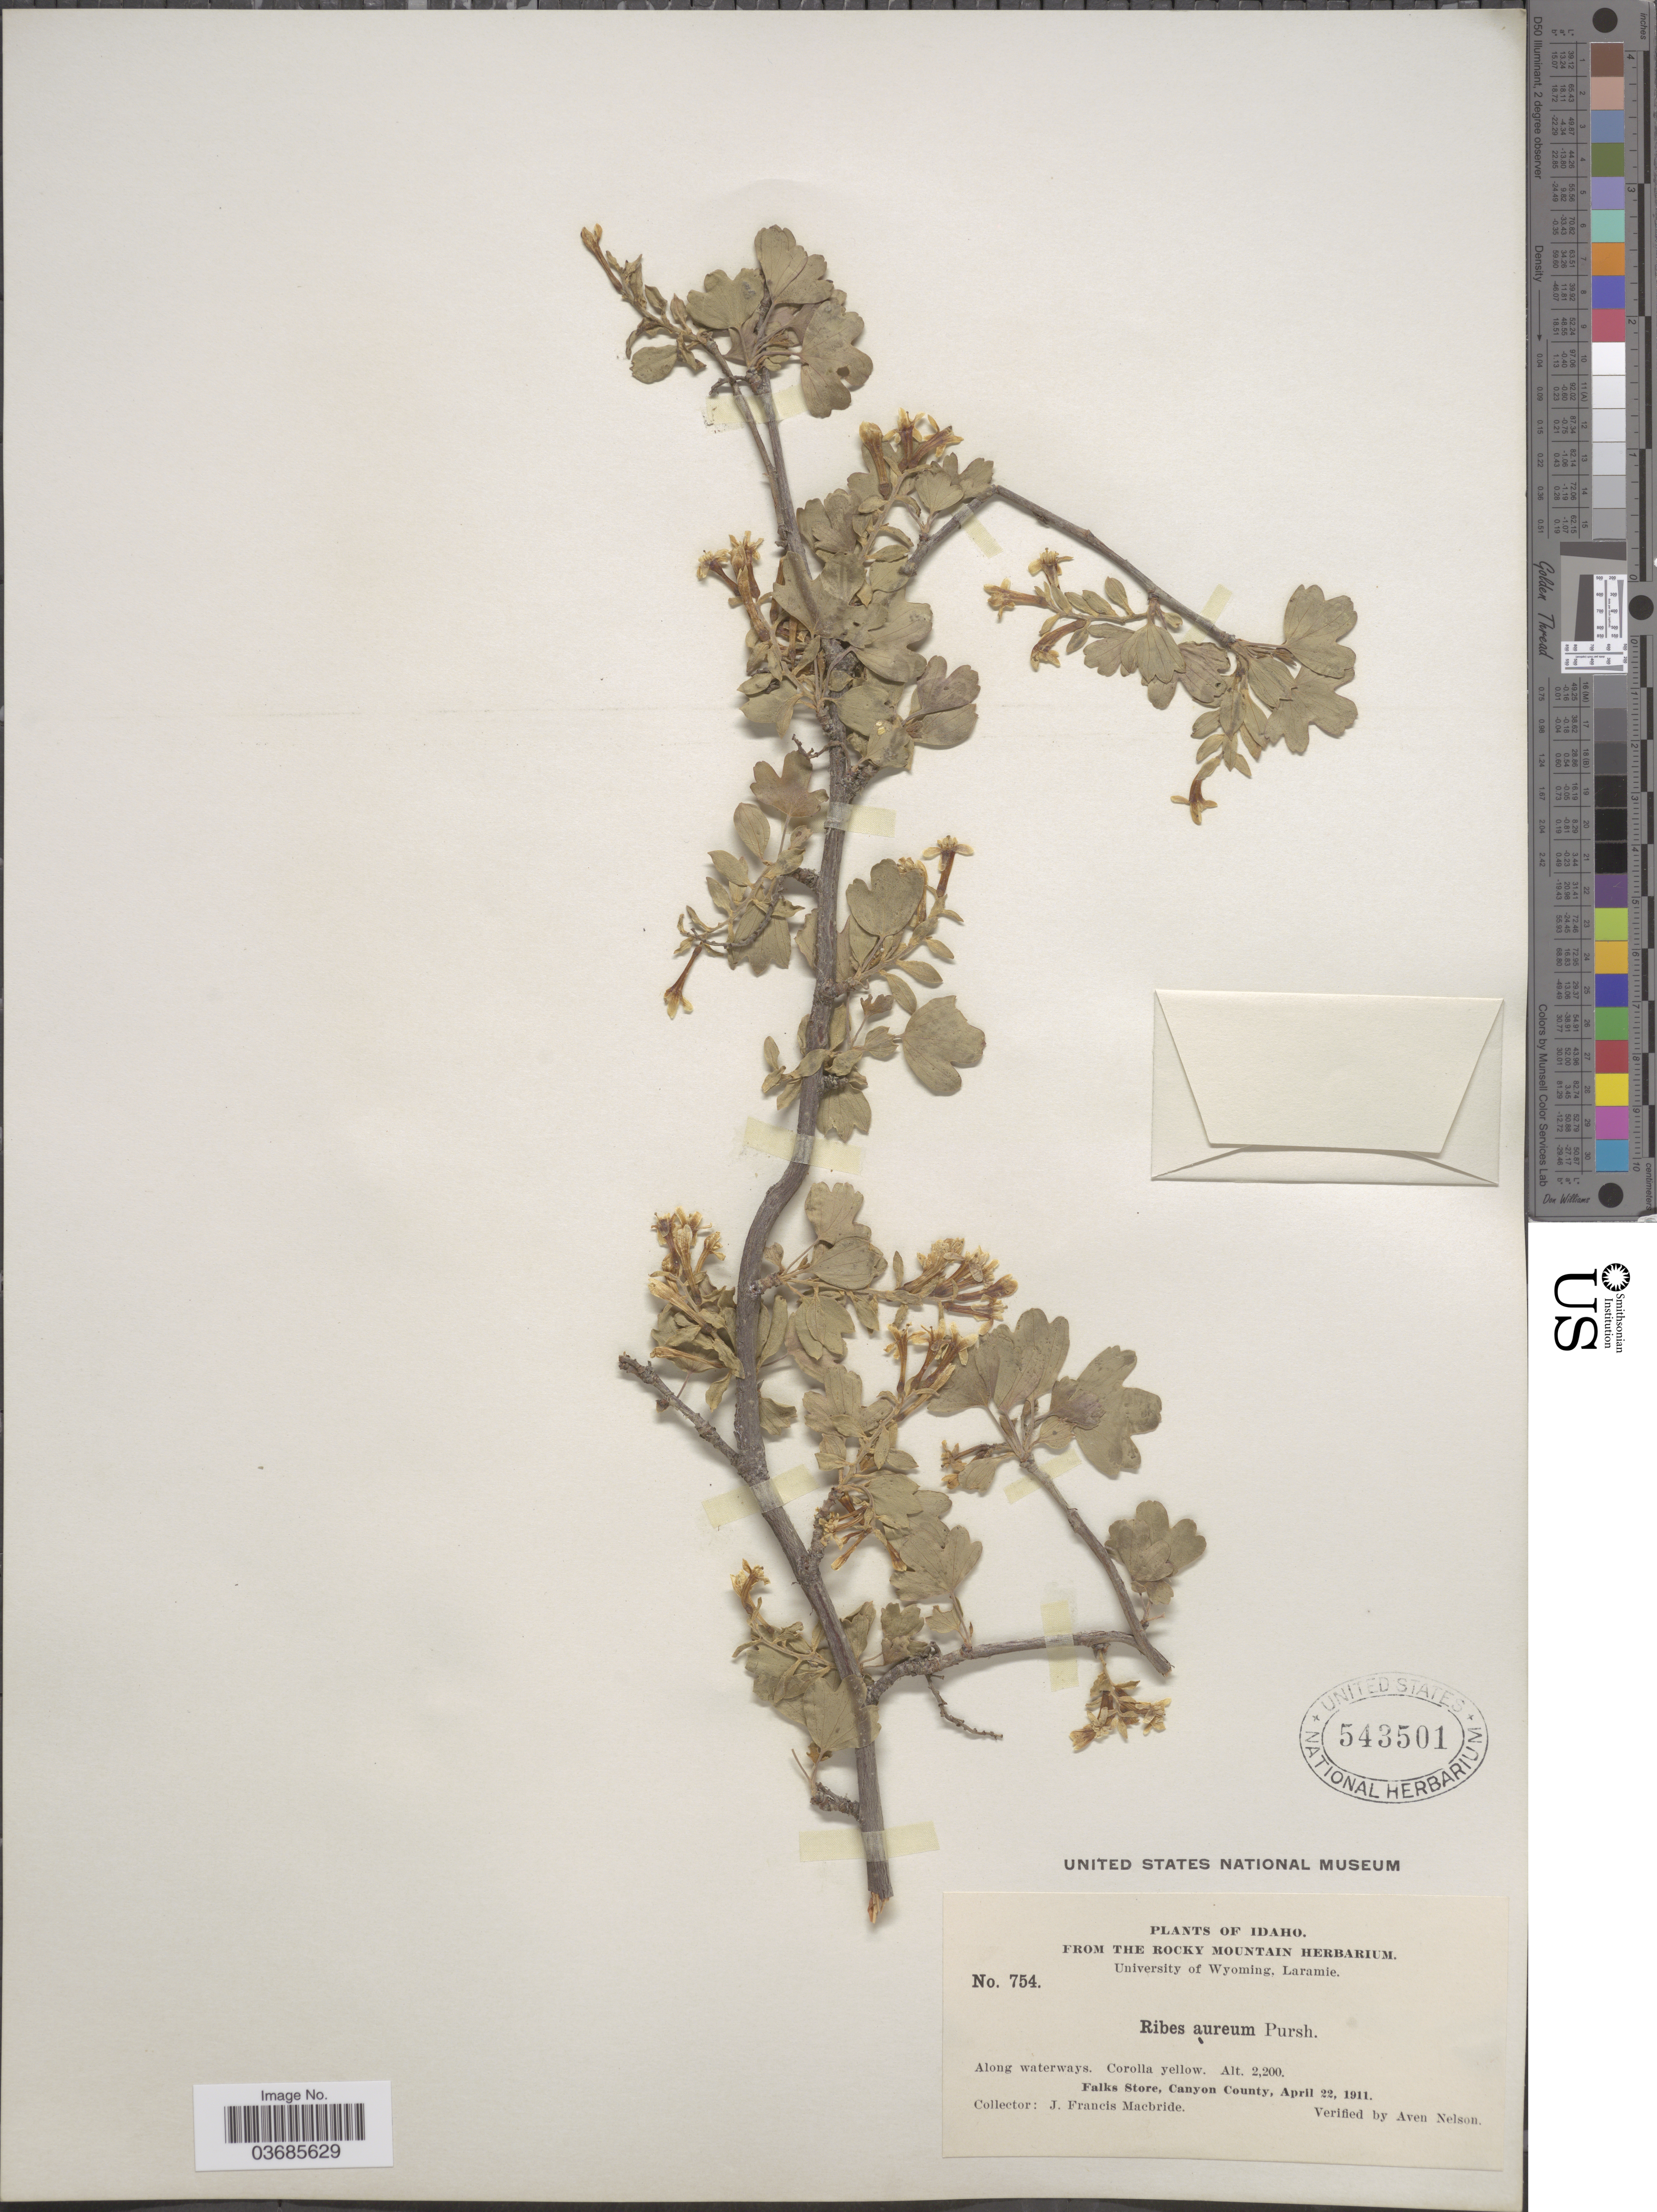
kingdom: Plantae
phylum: Tracheophyta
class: Magnoliopsida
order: Saxifragales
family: Grossulariaceae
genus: Ribes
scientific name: Ribes aureum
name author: Pursh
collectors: J. F. Macbride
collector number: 754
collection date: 1911-04-22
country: United States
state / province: Idaho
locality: Falks Store, Canyon County.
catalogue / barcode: US 543501